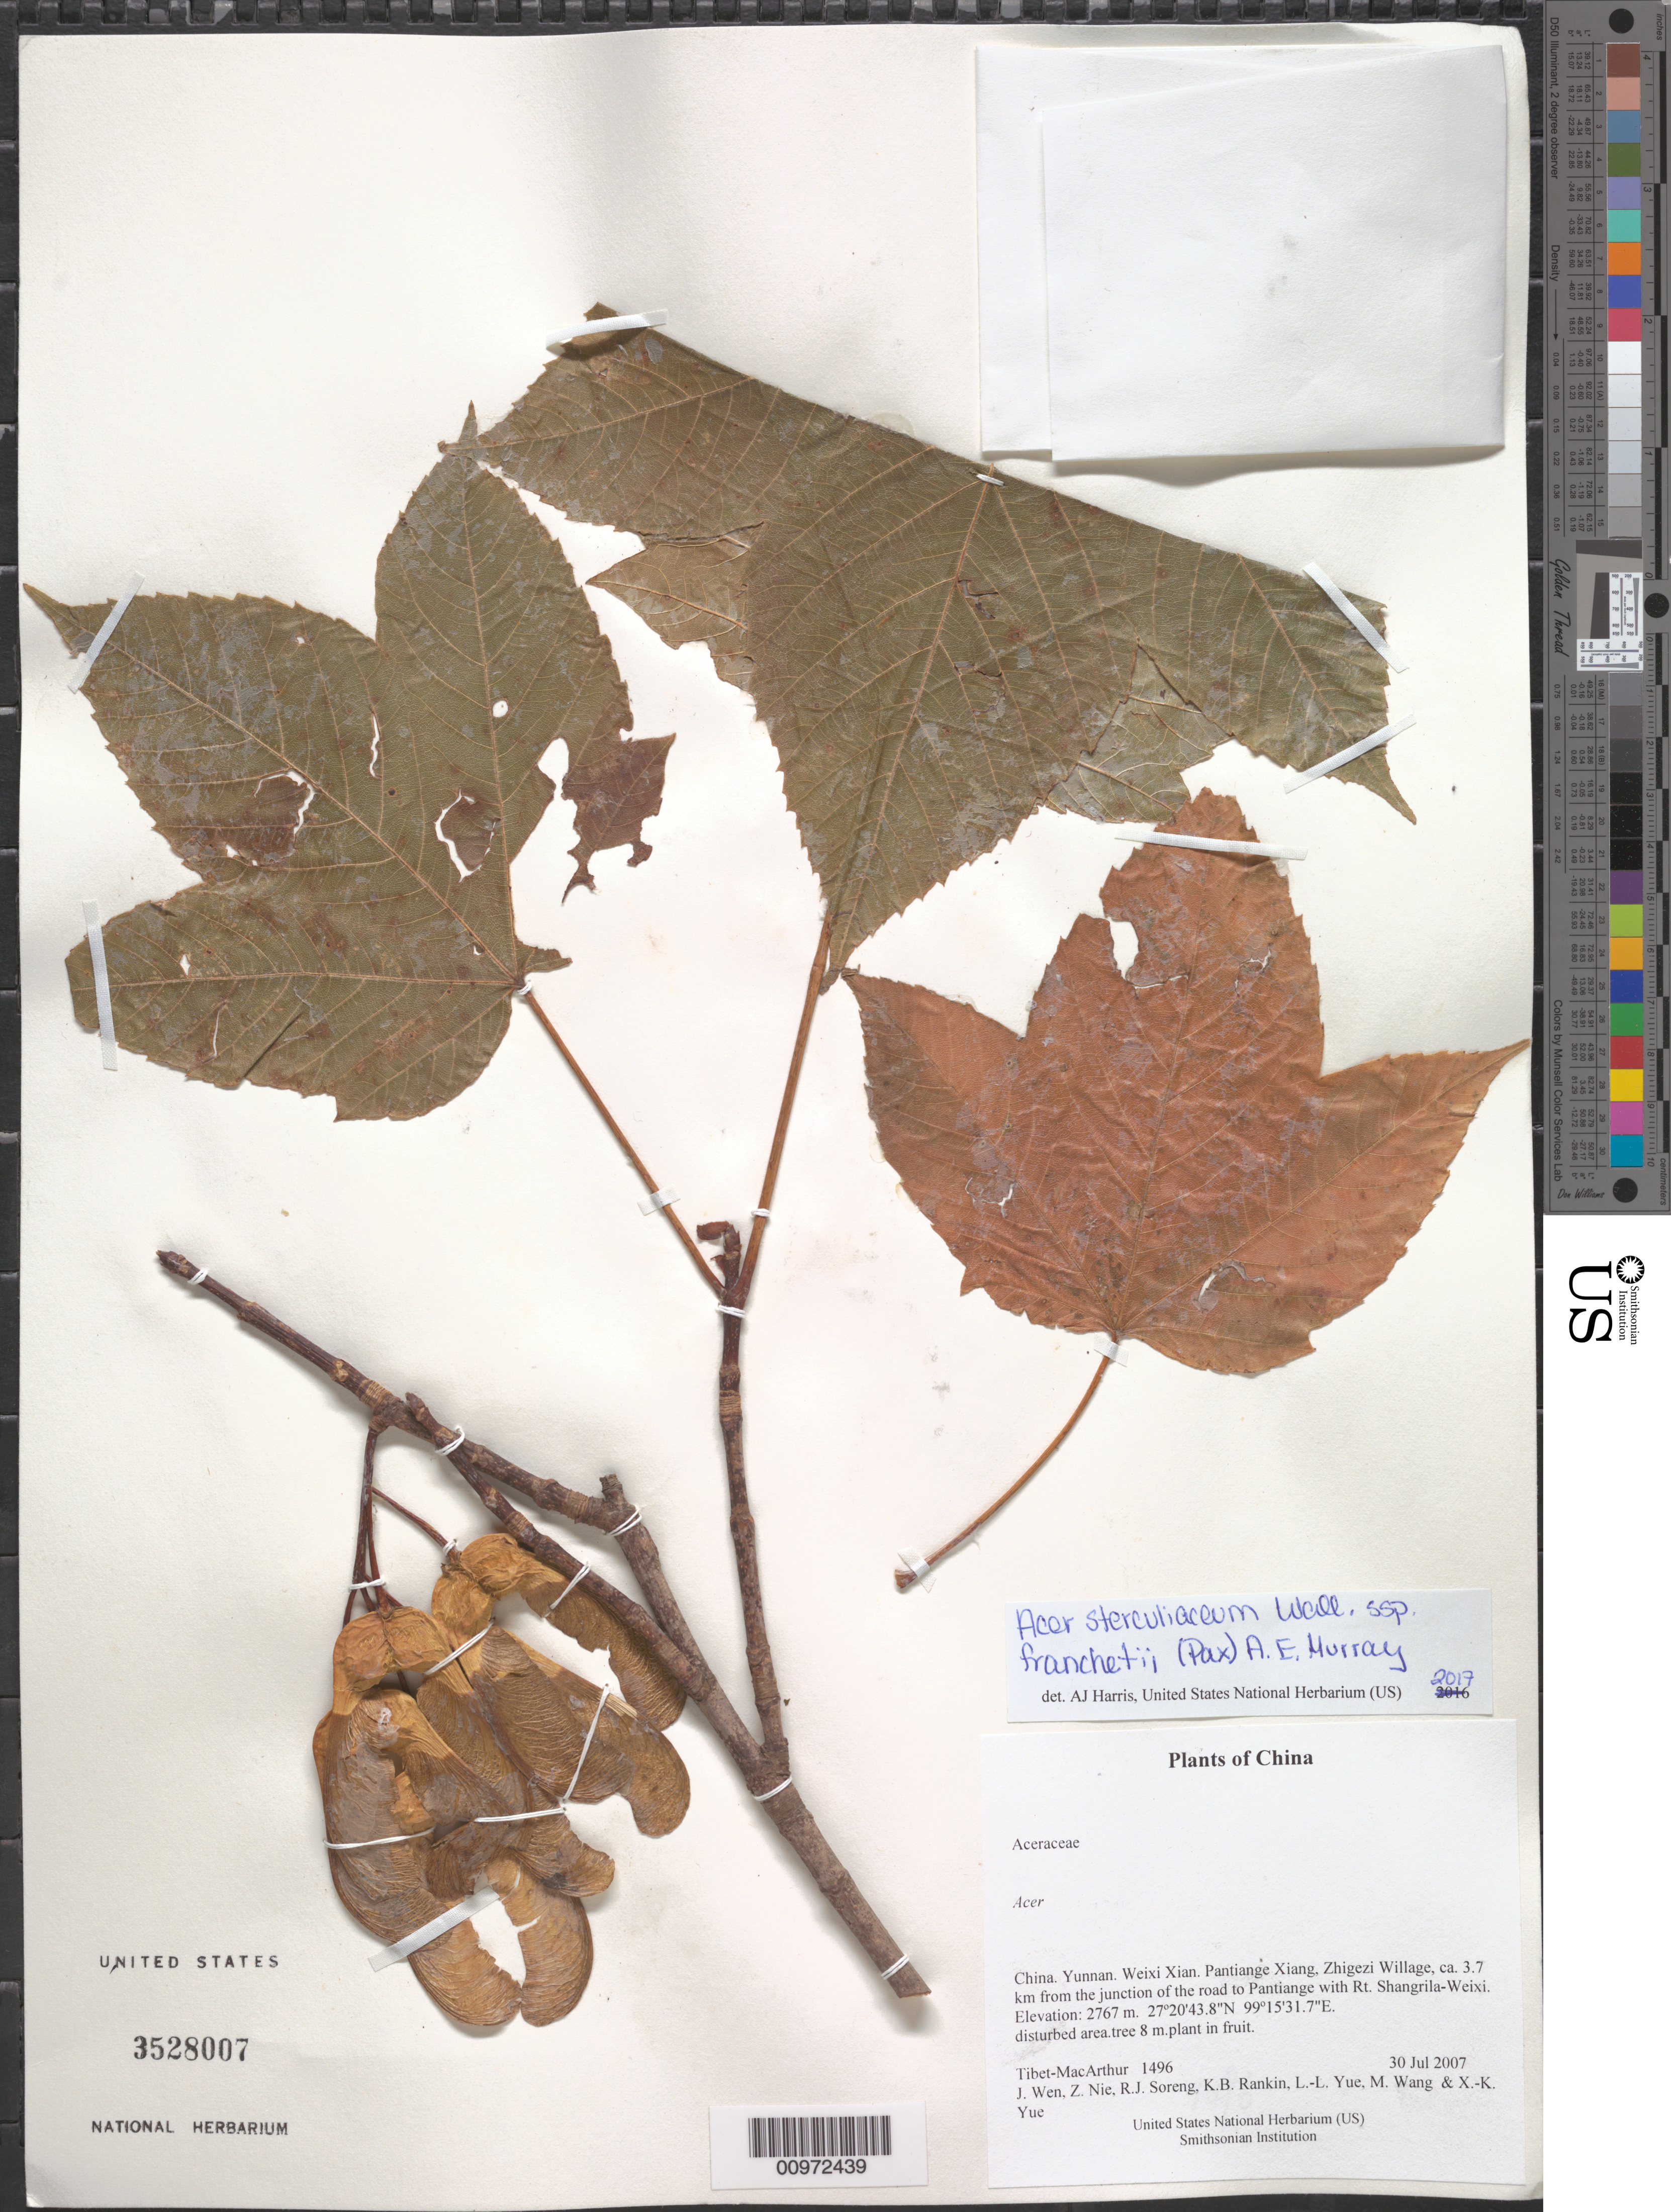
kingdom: Plantae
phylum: Tracheophyta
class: Magnoliopsida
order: Sapindales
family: Sapindaceae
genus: Acer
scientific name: Acer sterculiaceum subsp. franchetii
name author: (Pax) A.E. Murray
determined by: Harris, A. J., (UNITED STATES)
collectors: Tibet-MacArthur, J. Wen, Z. Nie, R. J. Soreng, K. Rankin, L. Yue, M. Wang & X. Yue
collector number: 1496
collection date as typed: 30 Jul 2007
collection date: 2007-07-30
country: China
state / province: Yunnan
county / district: Weixi Xian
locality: Pantiange Xiang, Zhigezi Willage, ca. 3.7 km from the junction of the road to Pantiange with Rt. Shangrila-Weixi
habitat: disturbed area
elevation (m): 2767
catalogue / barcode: US 3528007